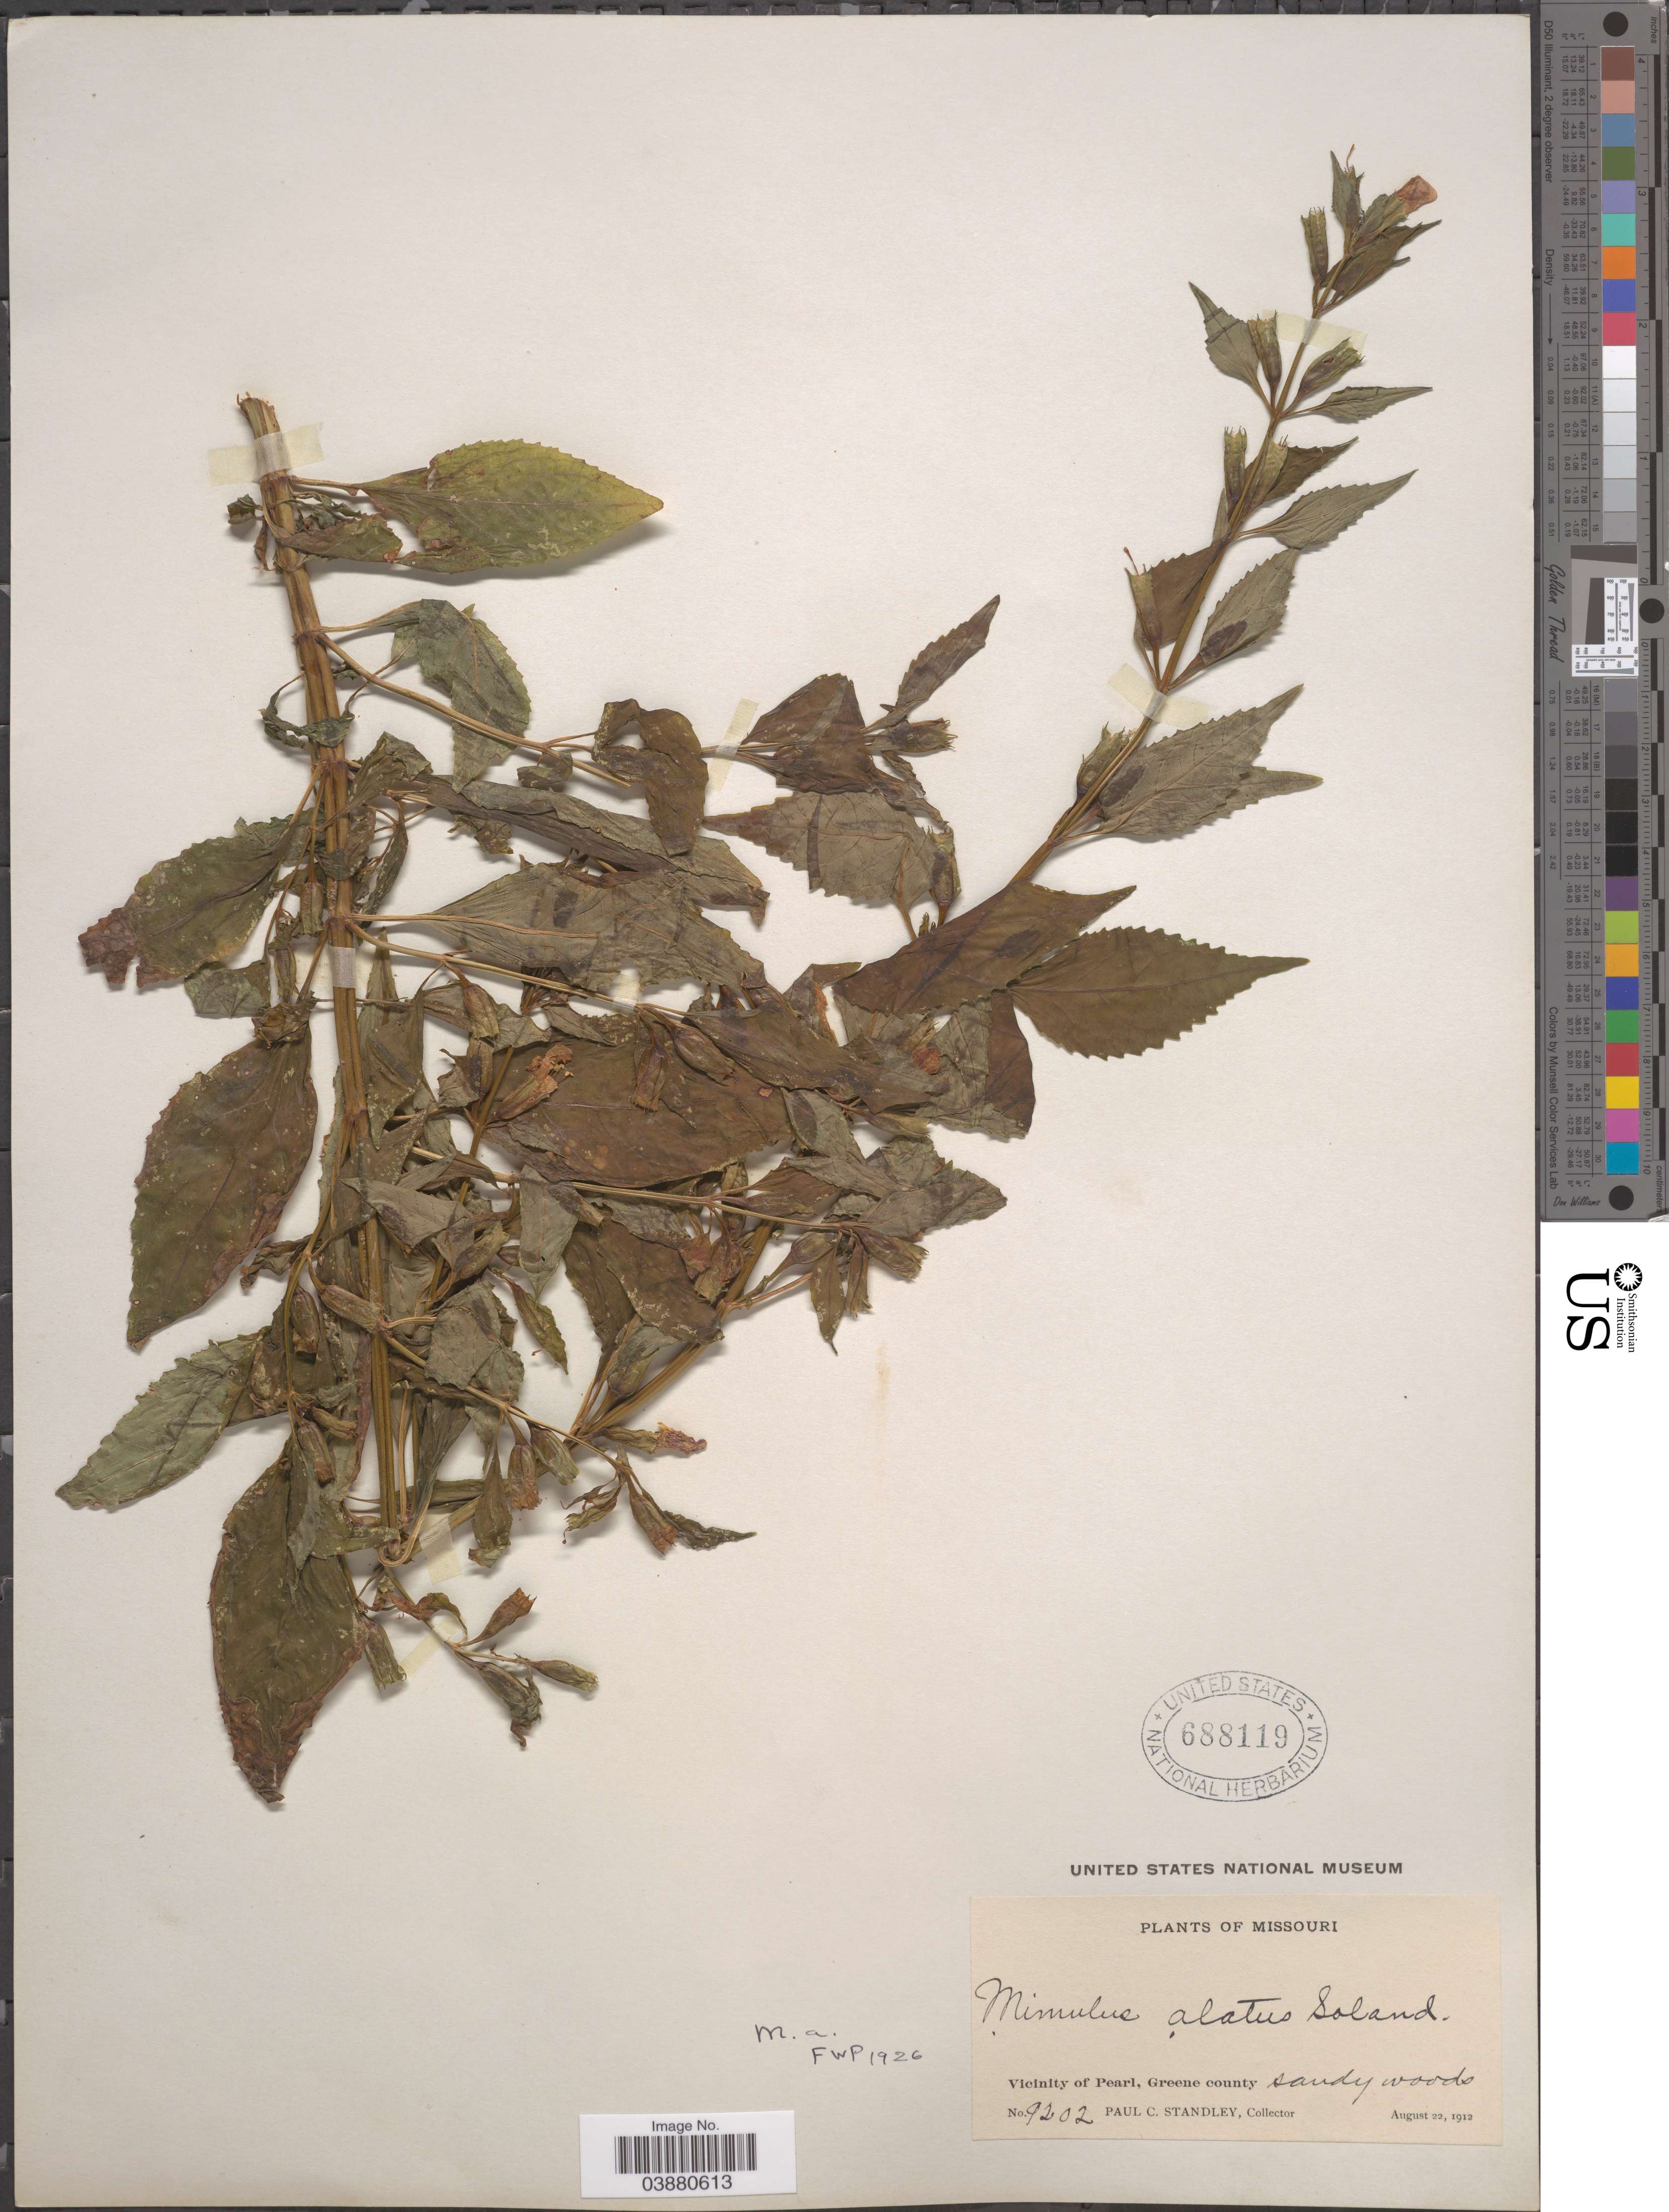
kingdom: Plantae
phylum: Tracheophyta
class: Magnoliopsida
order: Lamiales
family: Phrymaceae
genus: Mimulus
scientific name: Mimulus alatus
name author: Aiton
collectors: P. C. Standley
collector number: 9202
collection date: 1912-08-22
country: United States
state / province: Missouri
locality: Vicinity of Pearl, Greene county.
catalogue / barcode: US 688119